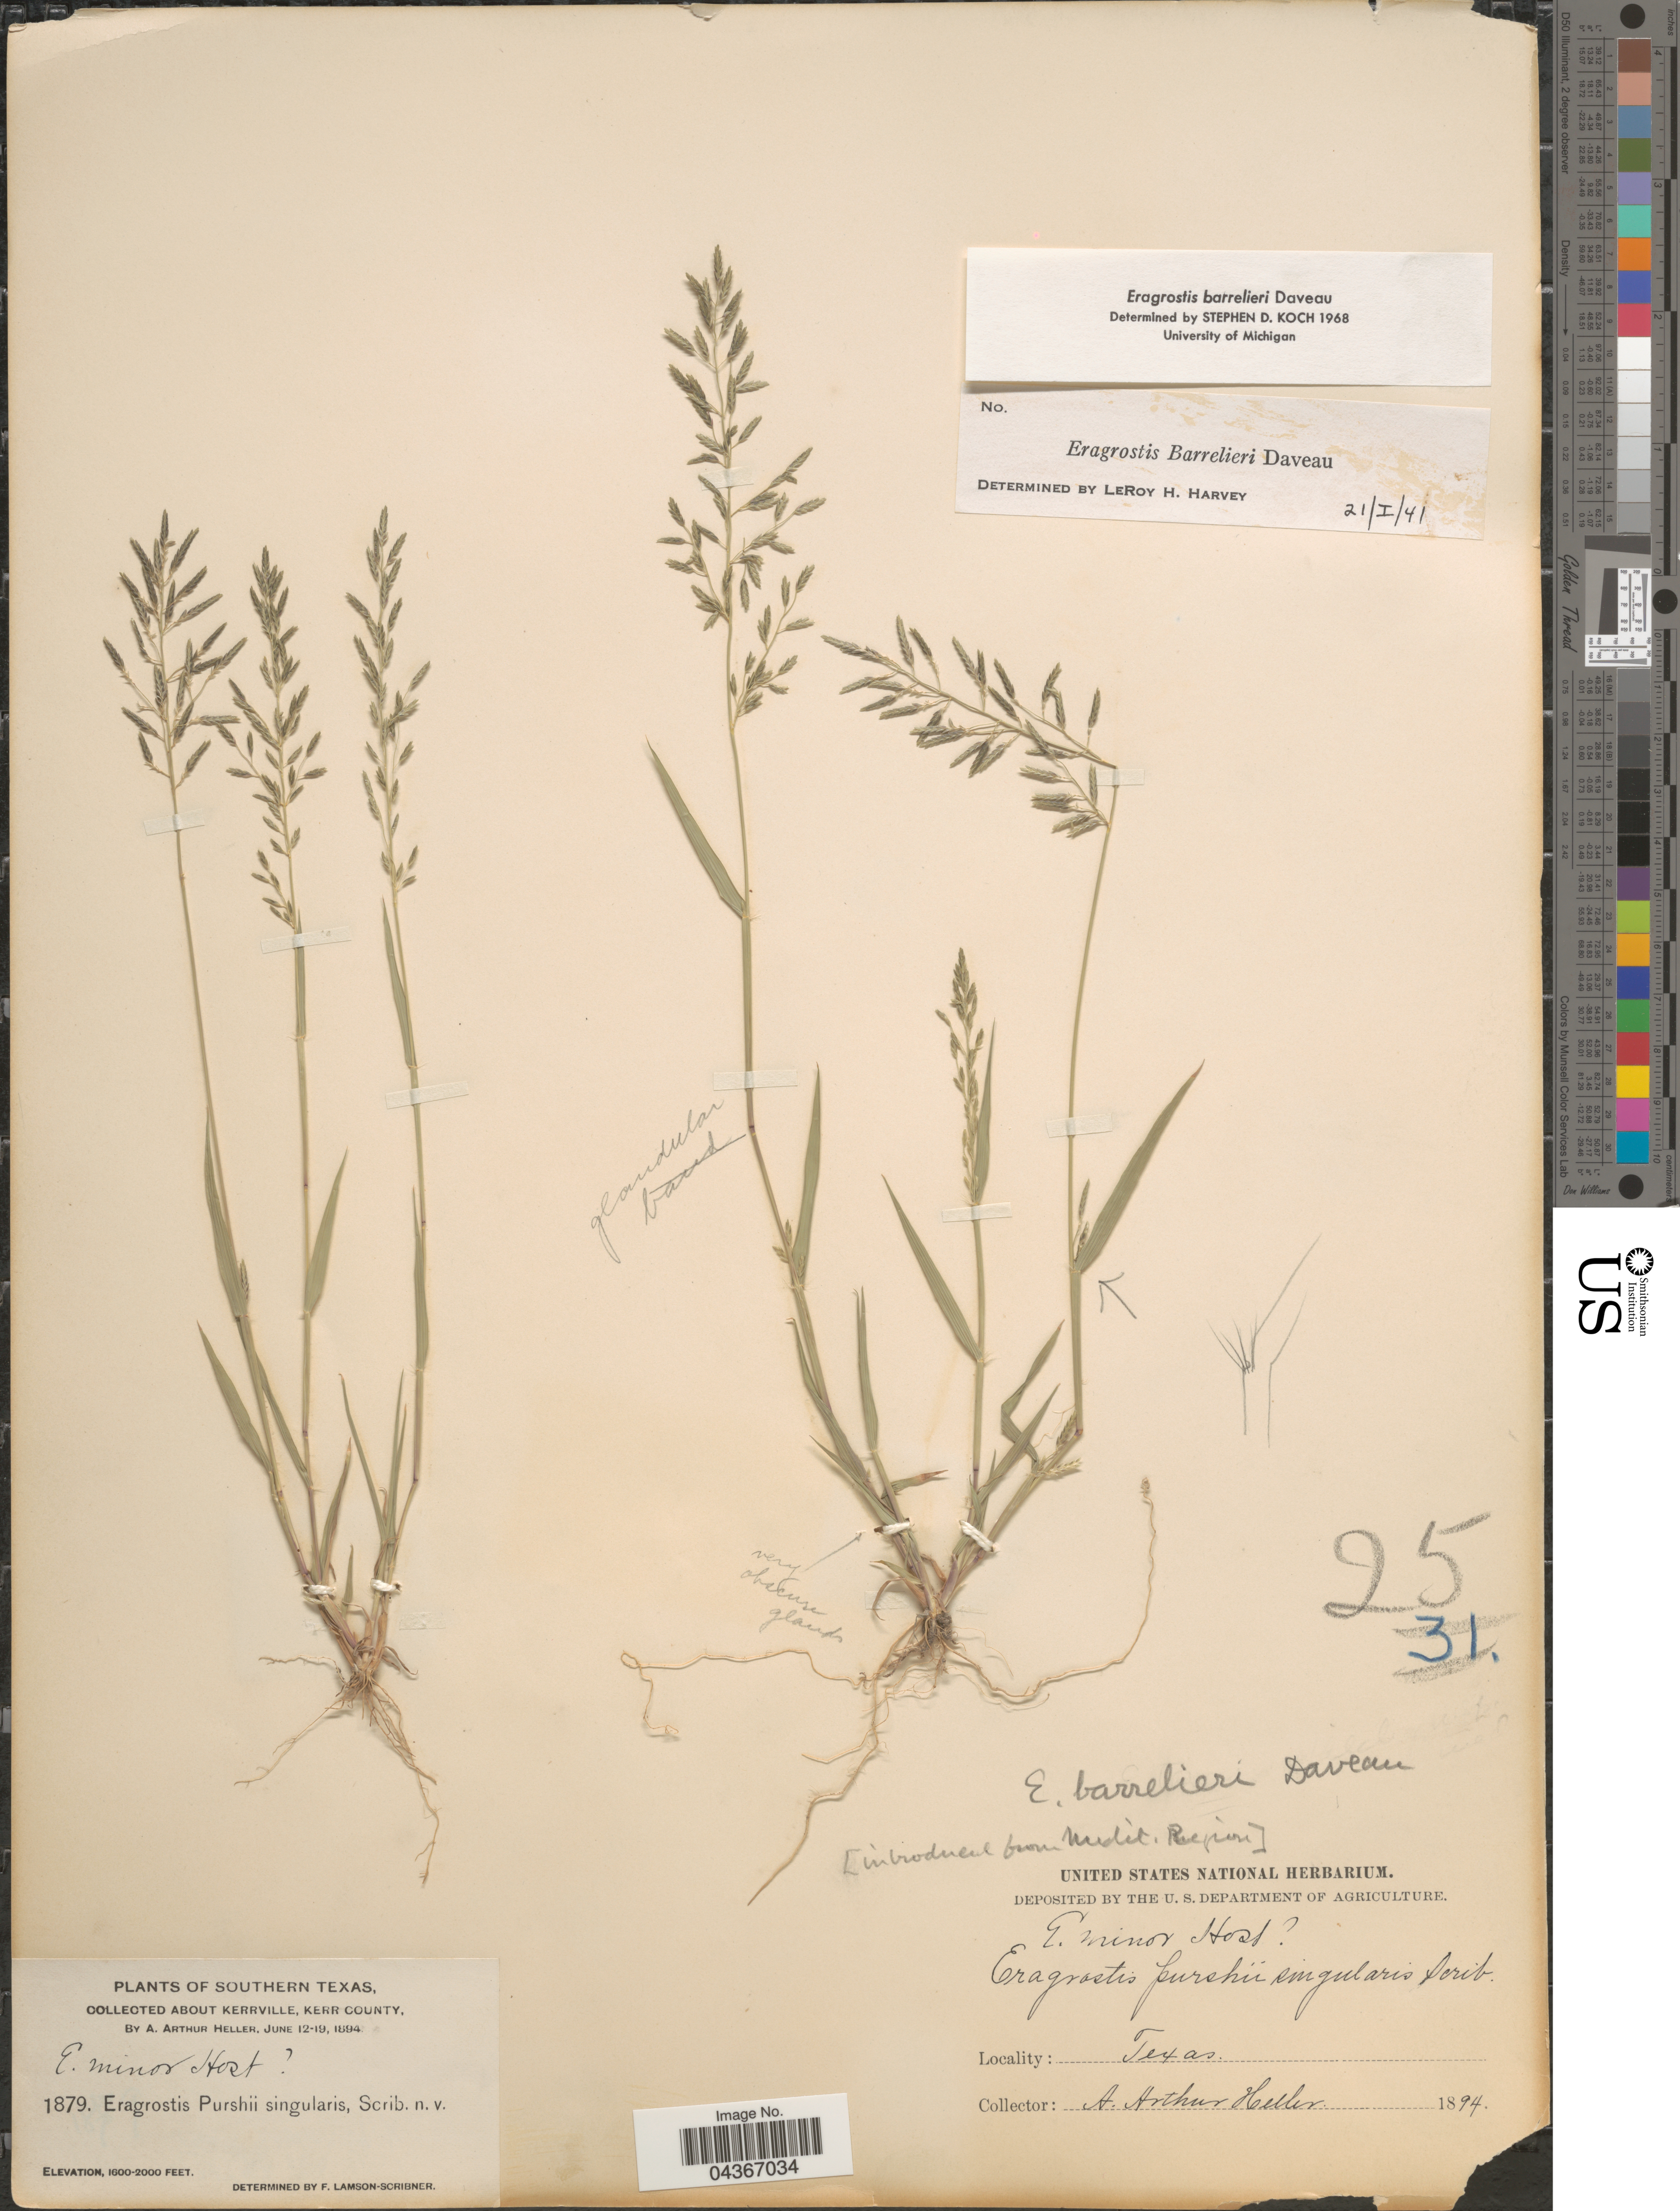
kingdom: Plantae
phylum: Tracheophyta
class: Liliopsida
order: Poales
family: Poaceae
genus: Eragrostis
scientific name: Eragrostis barrelieri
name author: Daveau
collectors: A. A. Heller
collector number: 1879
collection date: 1894-06-12/1894-06-19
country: United States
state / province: Texas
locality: Southern Texas. About Kerrville, Kerr County.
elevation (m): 488